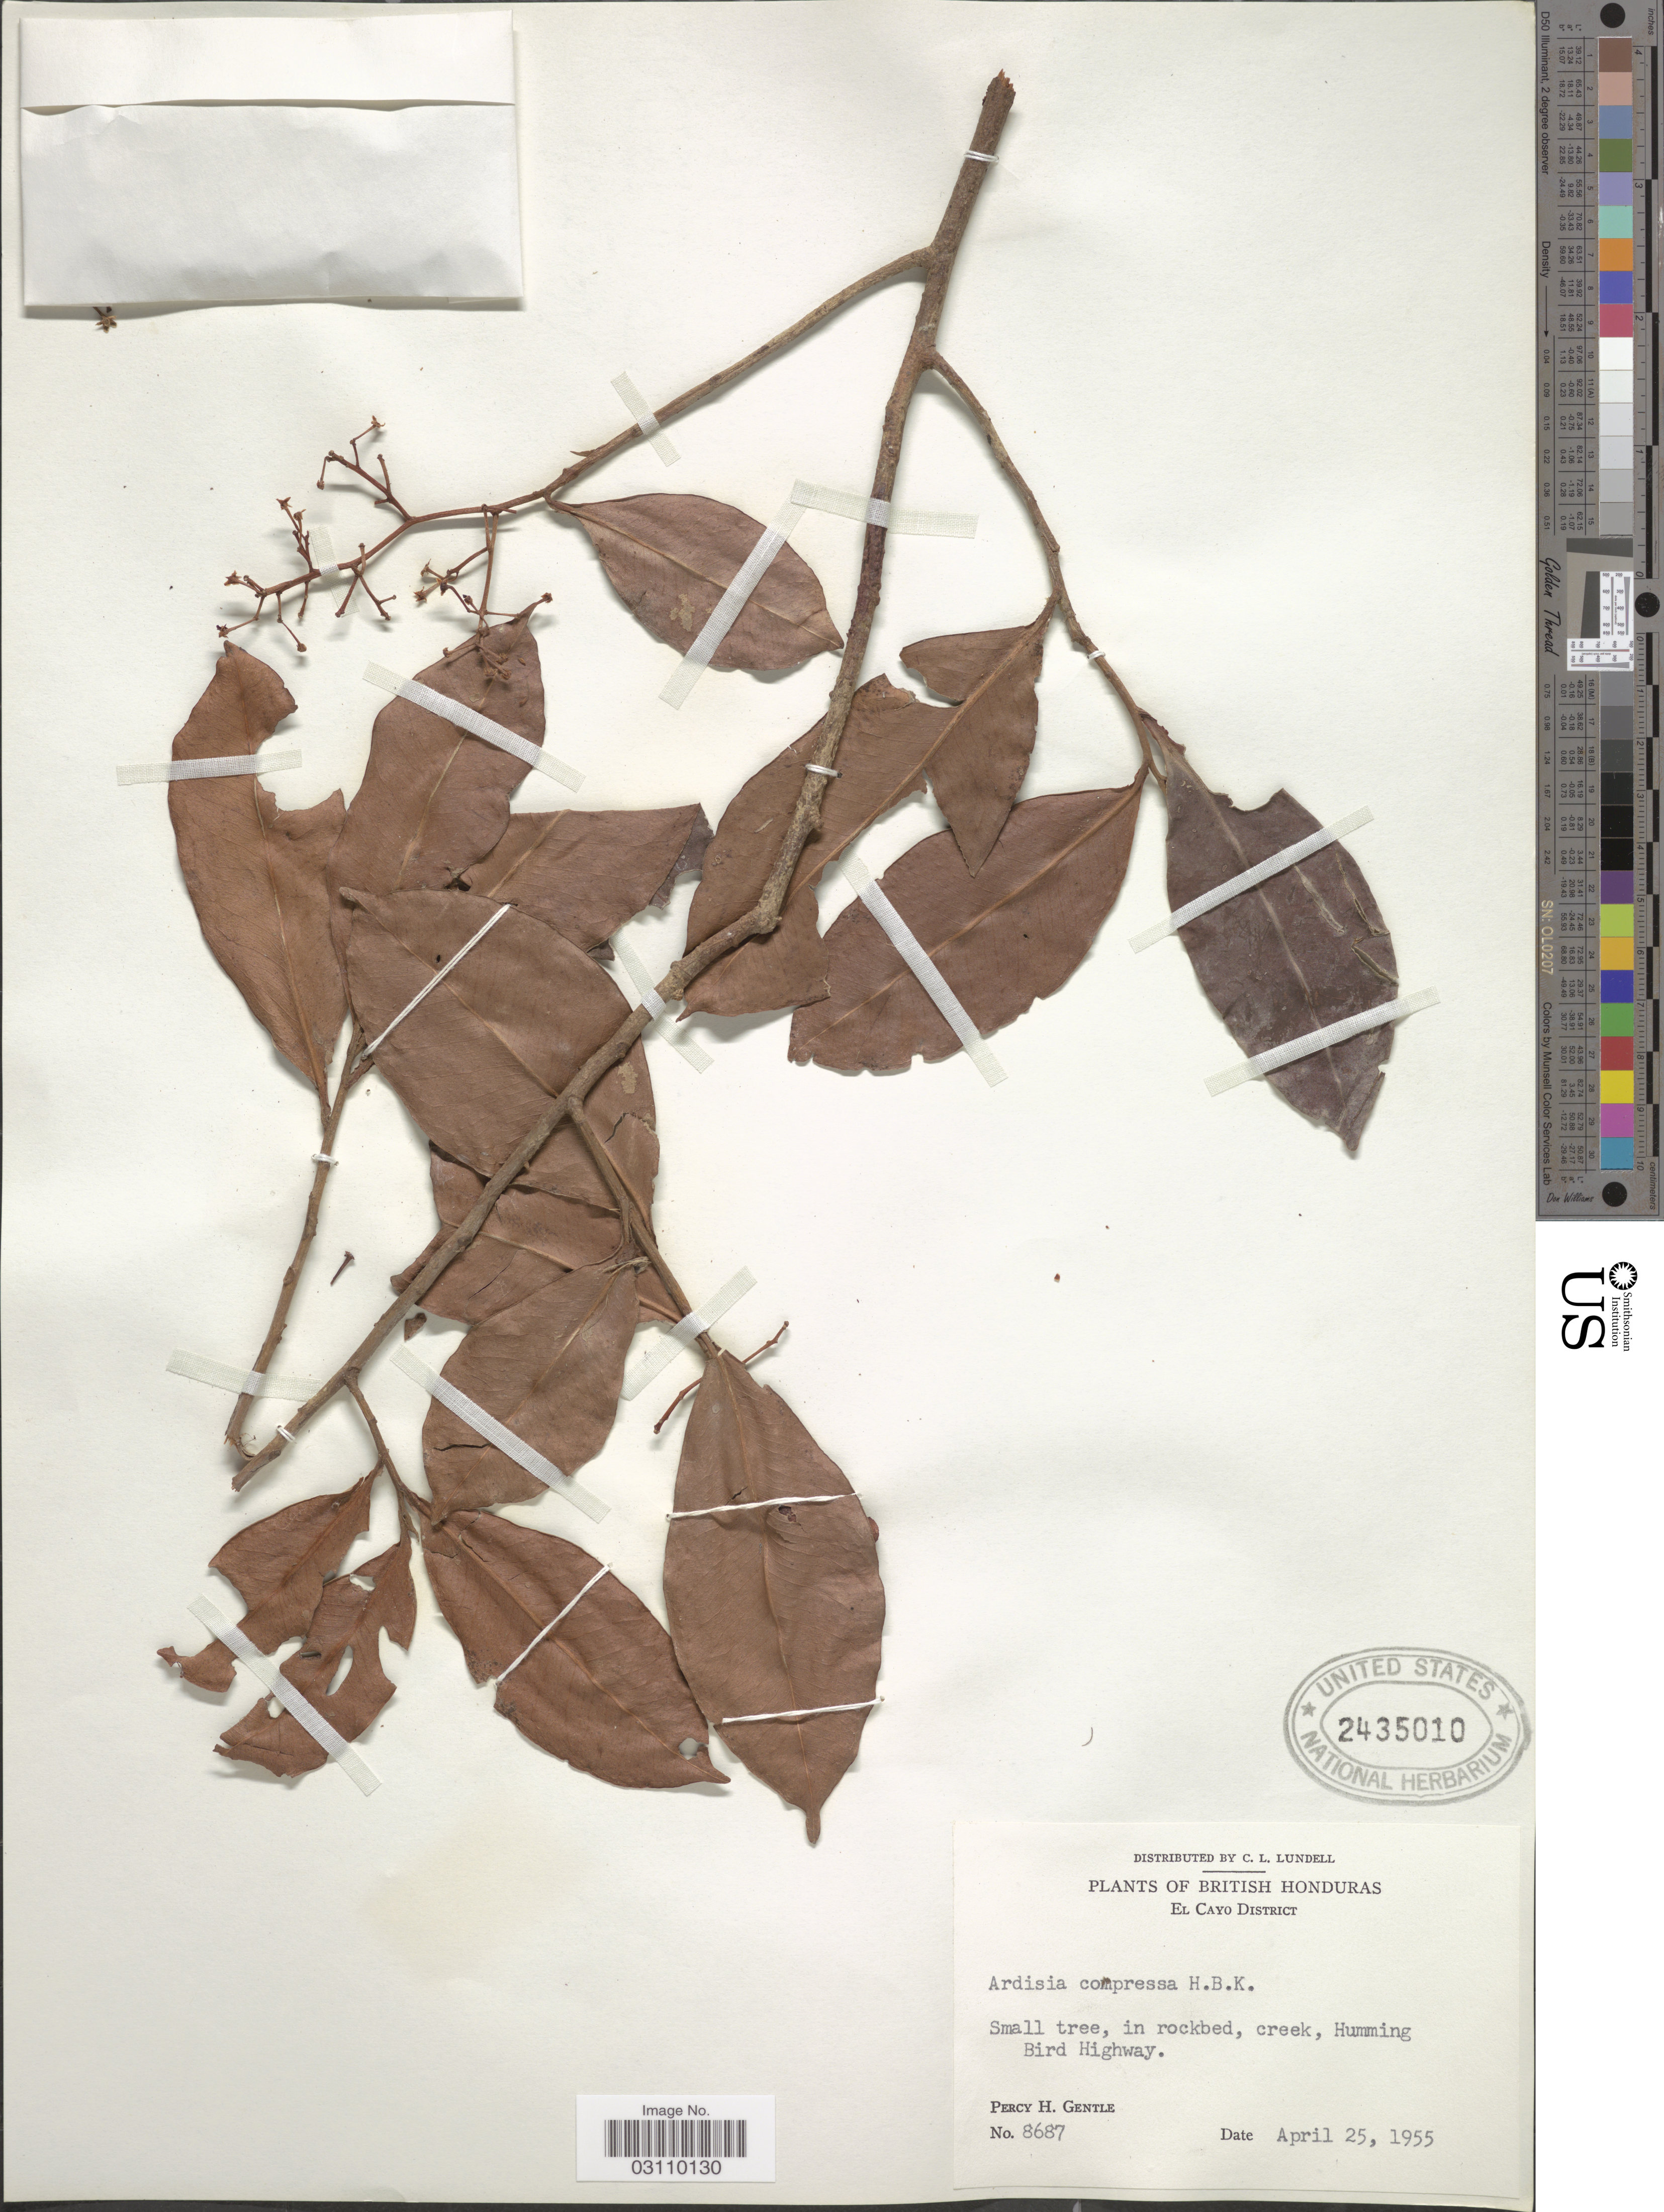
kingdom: Plantae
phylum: Tracheophyta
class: Magnoliopsida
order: Ericales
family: Primulaceae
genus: Ardisia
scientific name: Ardisia compressa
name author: Kunth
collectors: P. H. Gentle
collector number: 8687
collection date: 1955-04-25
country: Belize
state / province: Cayo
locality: British Honduras. El Cayo District. Creek, Humming Bird Highway.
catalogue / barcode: US 2435010